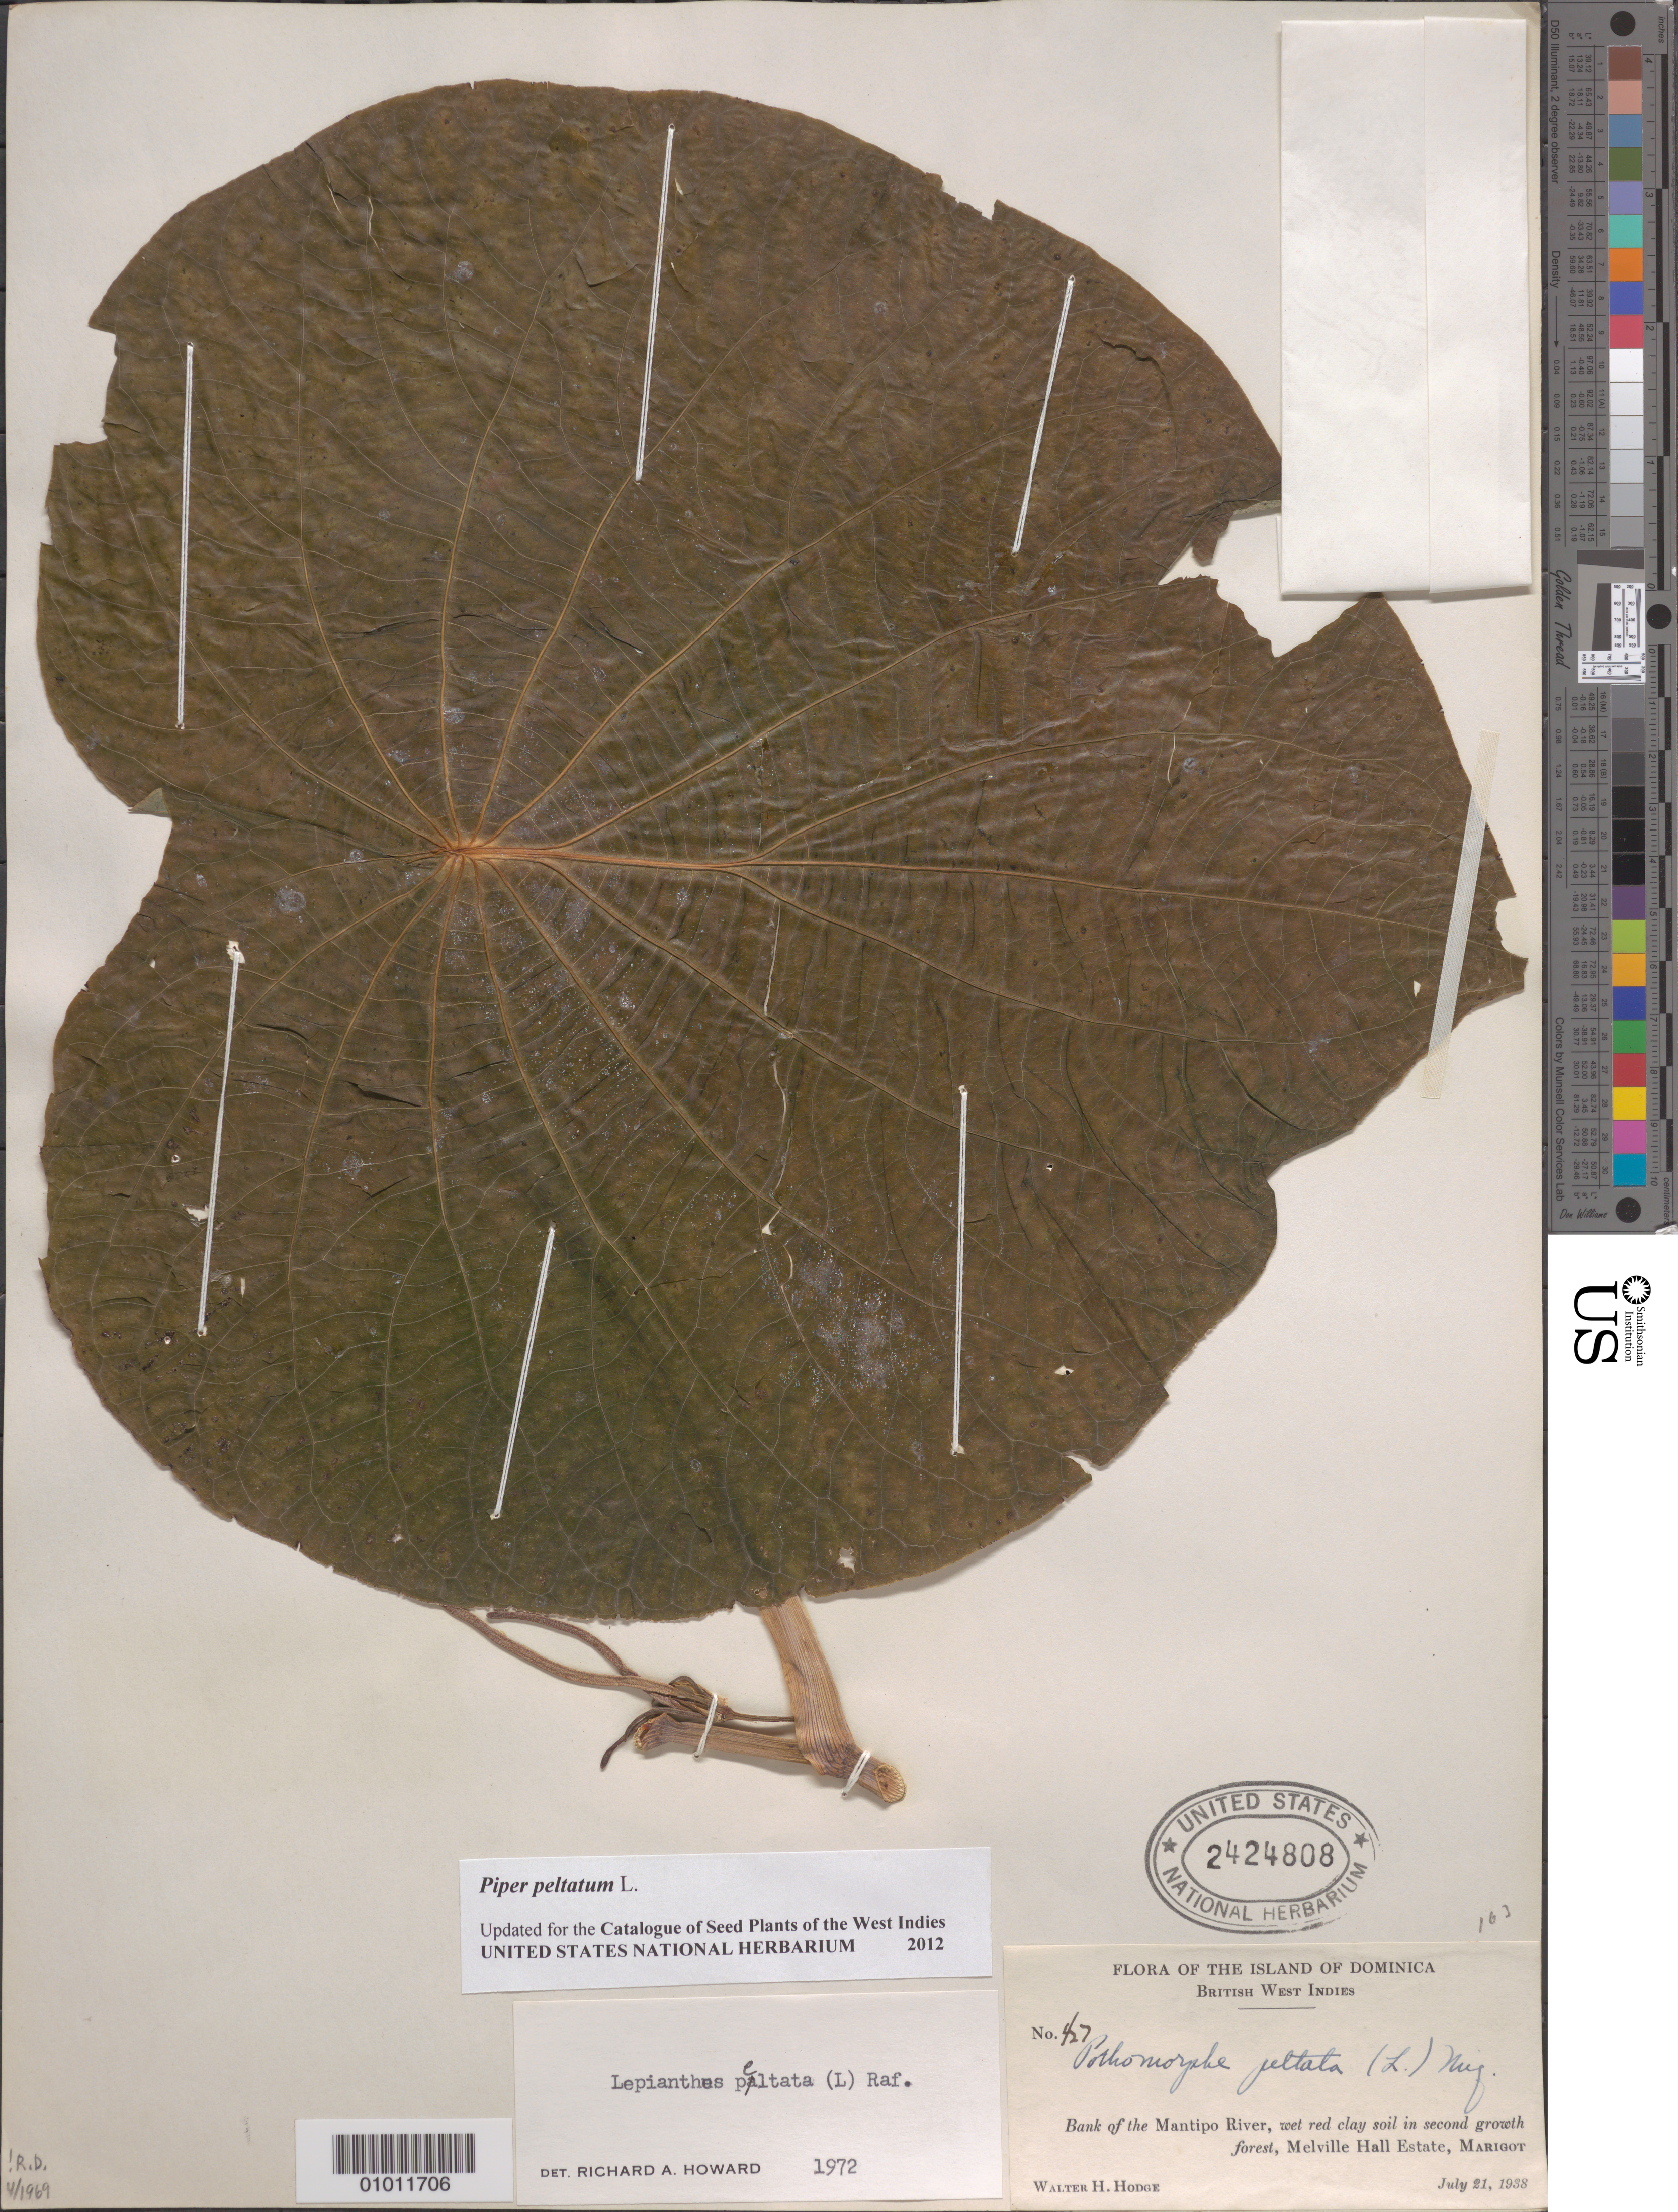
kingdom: Plantae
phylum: Tracheophyta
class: Magnoliopsida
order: Piperales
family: Piperaceae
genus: Piper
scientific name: Piper peltatum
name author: L.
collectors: W. Hodge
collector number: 427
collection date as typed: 21 Jul 1938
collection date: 1938-07-21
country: Dominica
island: Dominica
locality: Bank of the Mantipo River, Melville Hall Estate, Marigot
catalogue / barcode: US 2424808